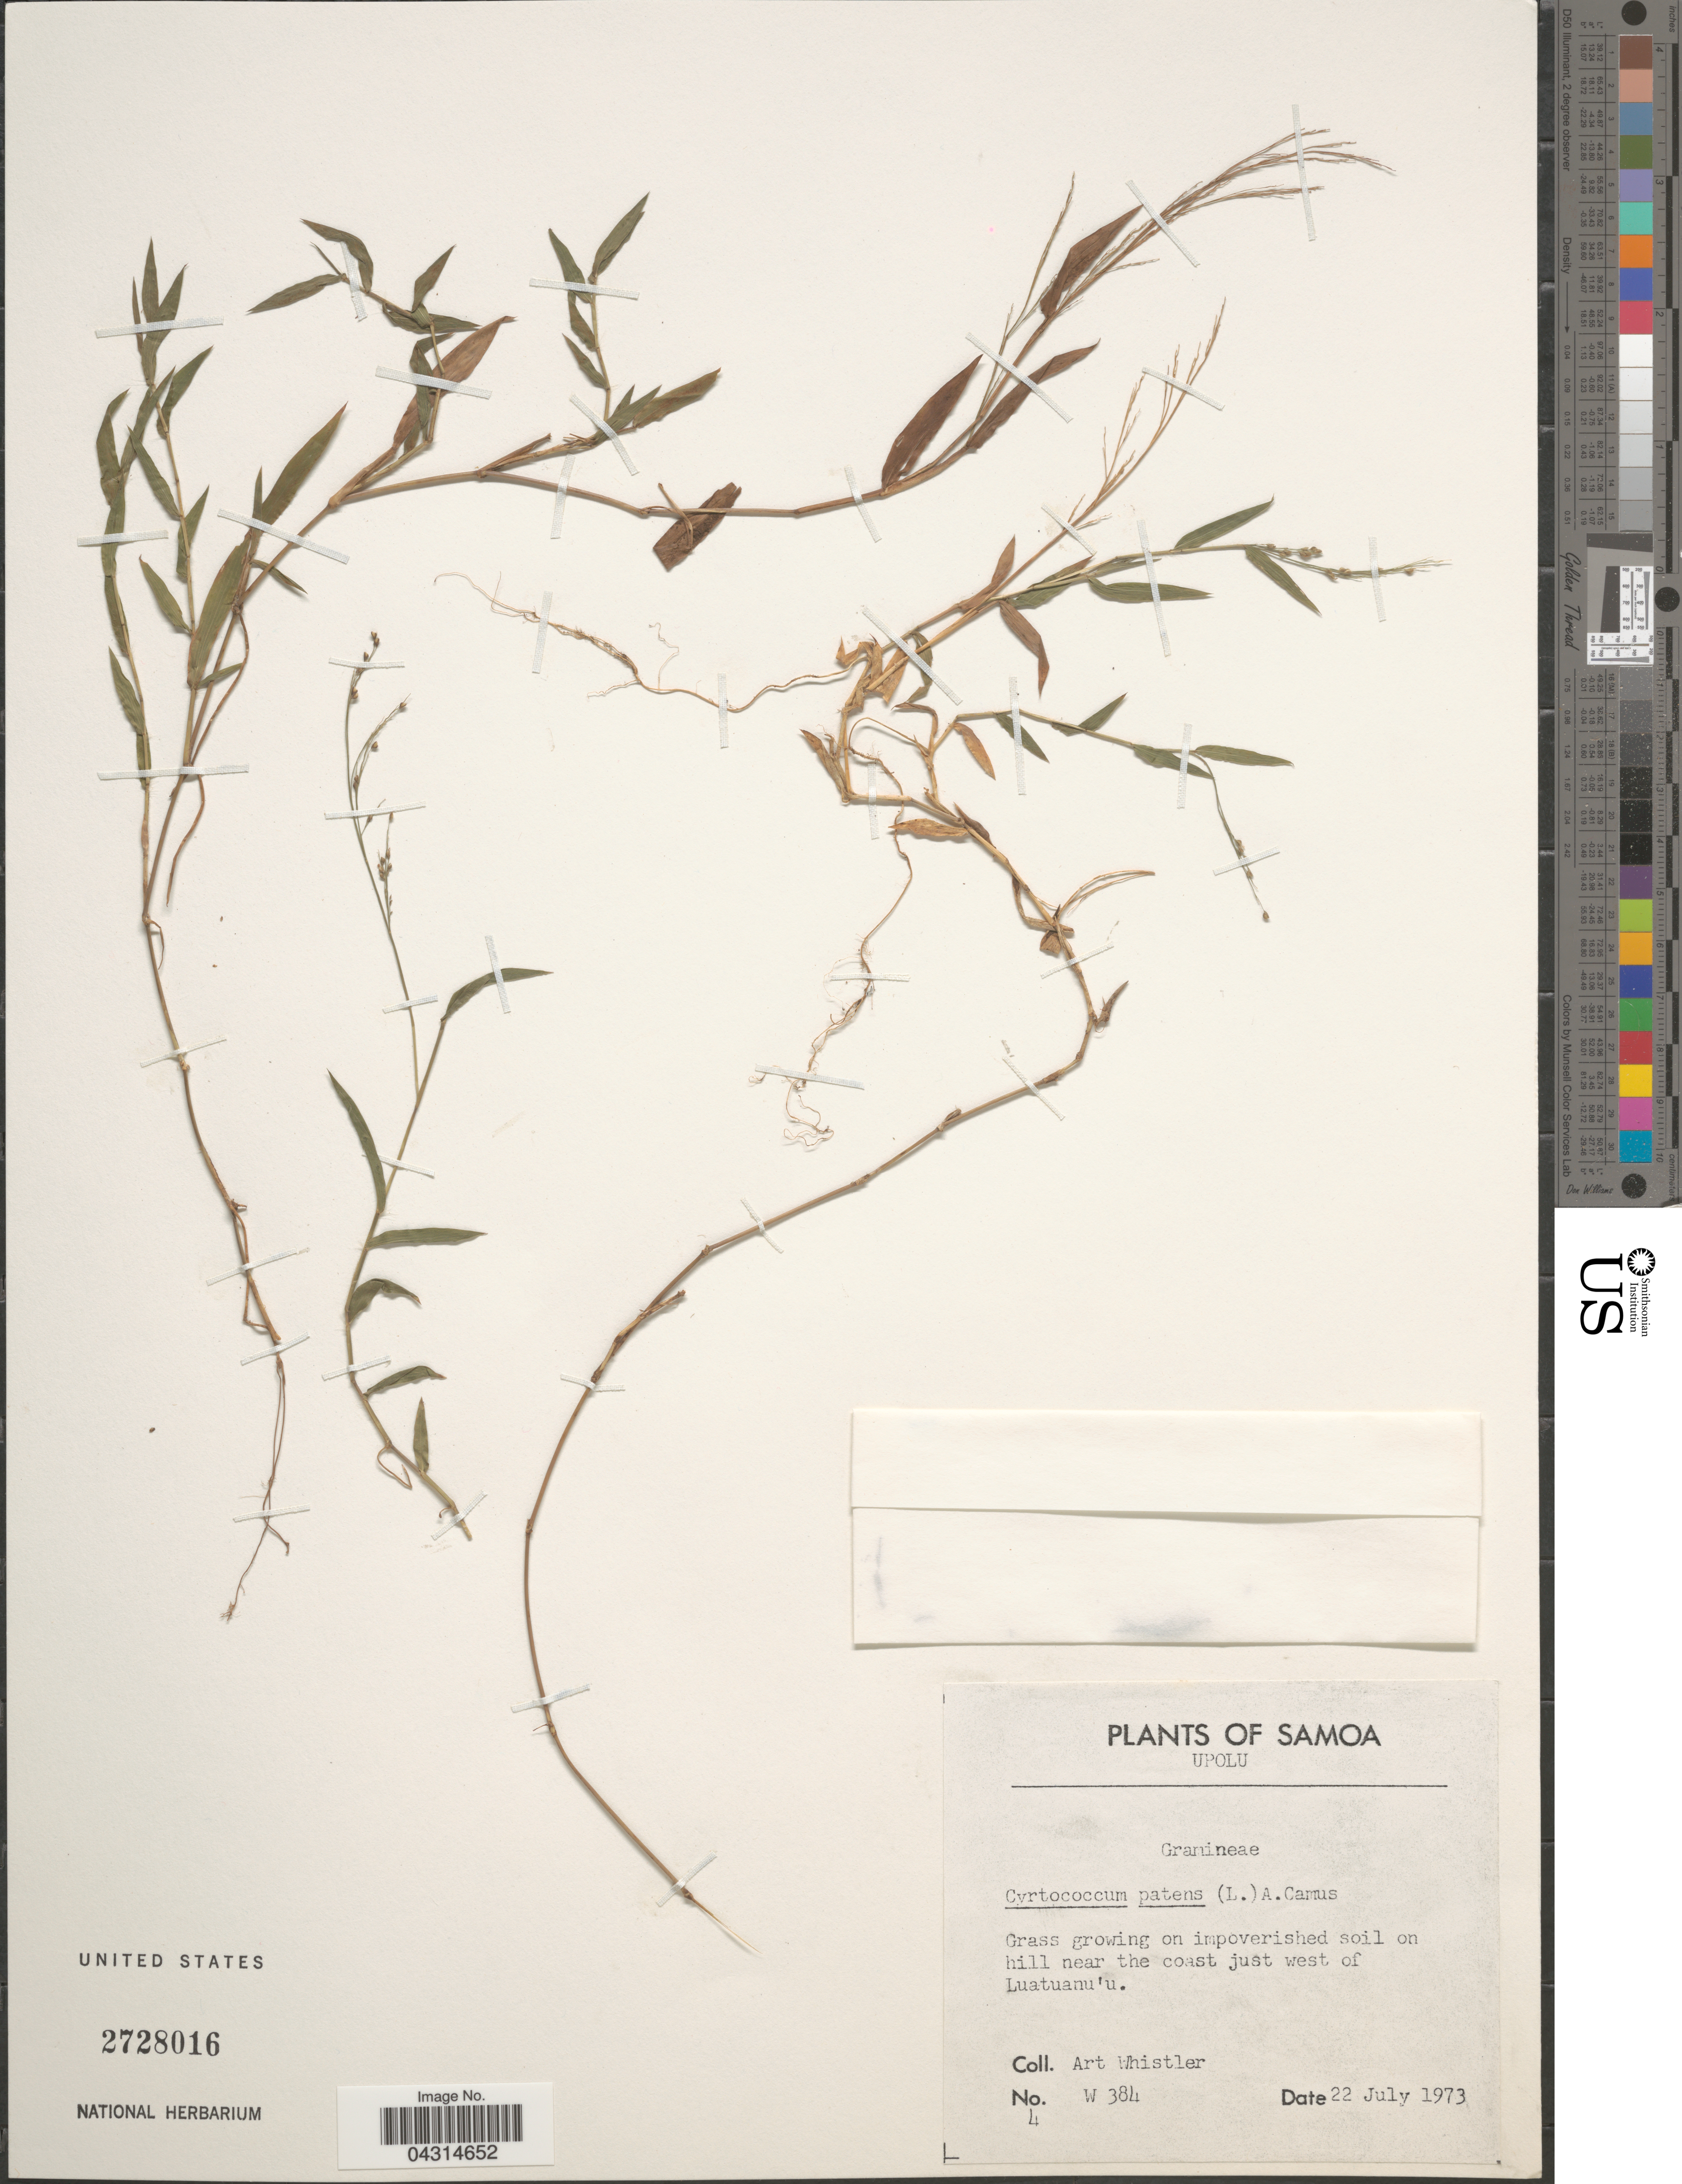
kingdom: Plantae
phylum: Tracheophyta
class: Liliopsida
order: Poales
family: Poaceae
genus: Cyrtococcum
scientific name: Cyrtococcum patens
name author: (L.) A. Camus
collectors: A. Whistler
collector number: W384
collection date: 1973-07-22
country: Samoa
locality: Samoa. Upolu. On impoverished soil on hill near the coast just west of Luatuanu'u.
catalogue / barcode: US 2728016